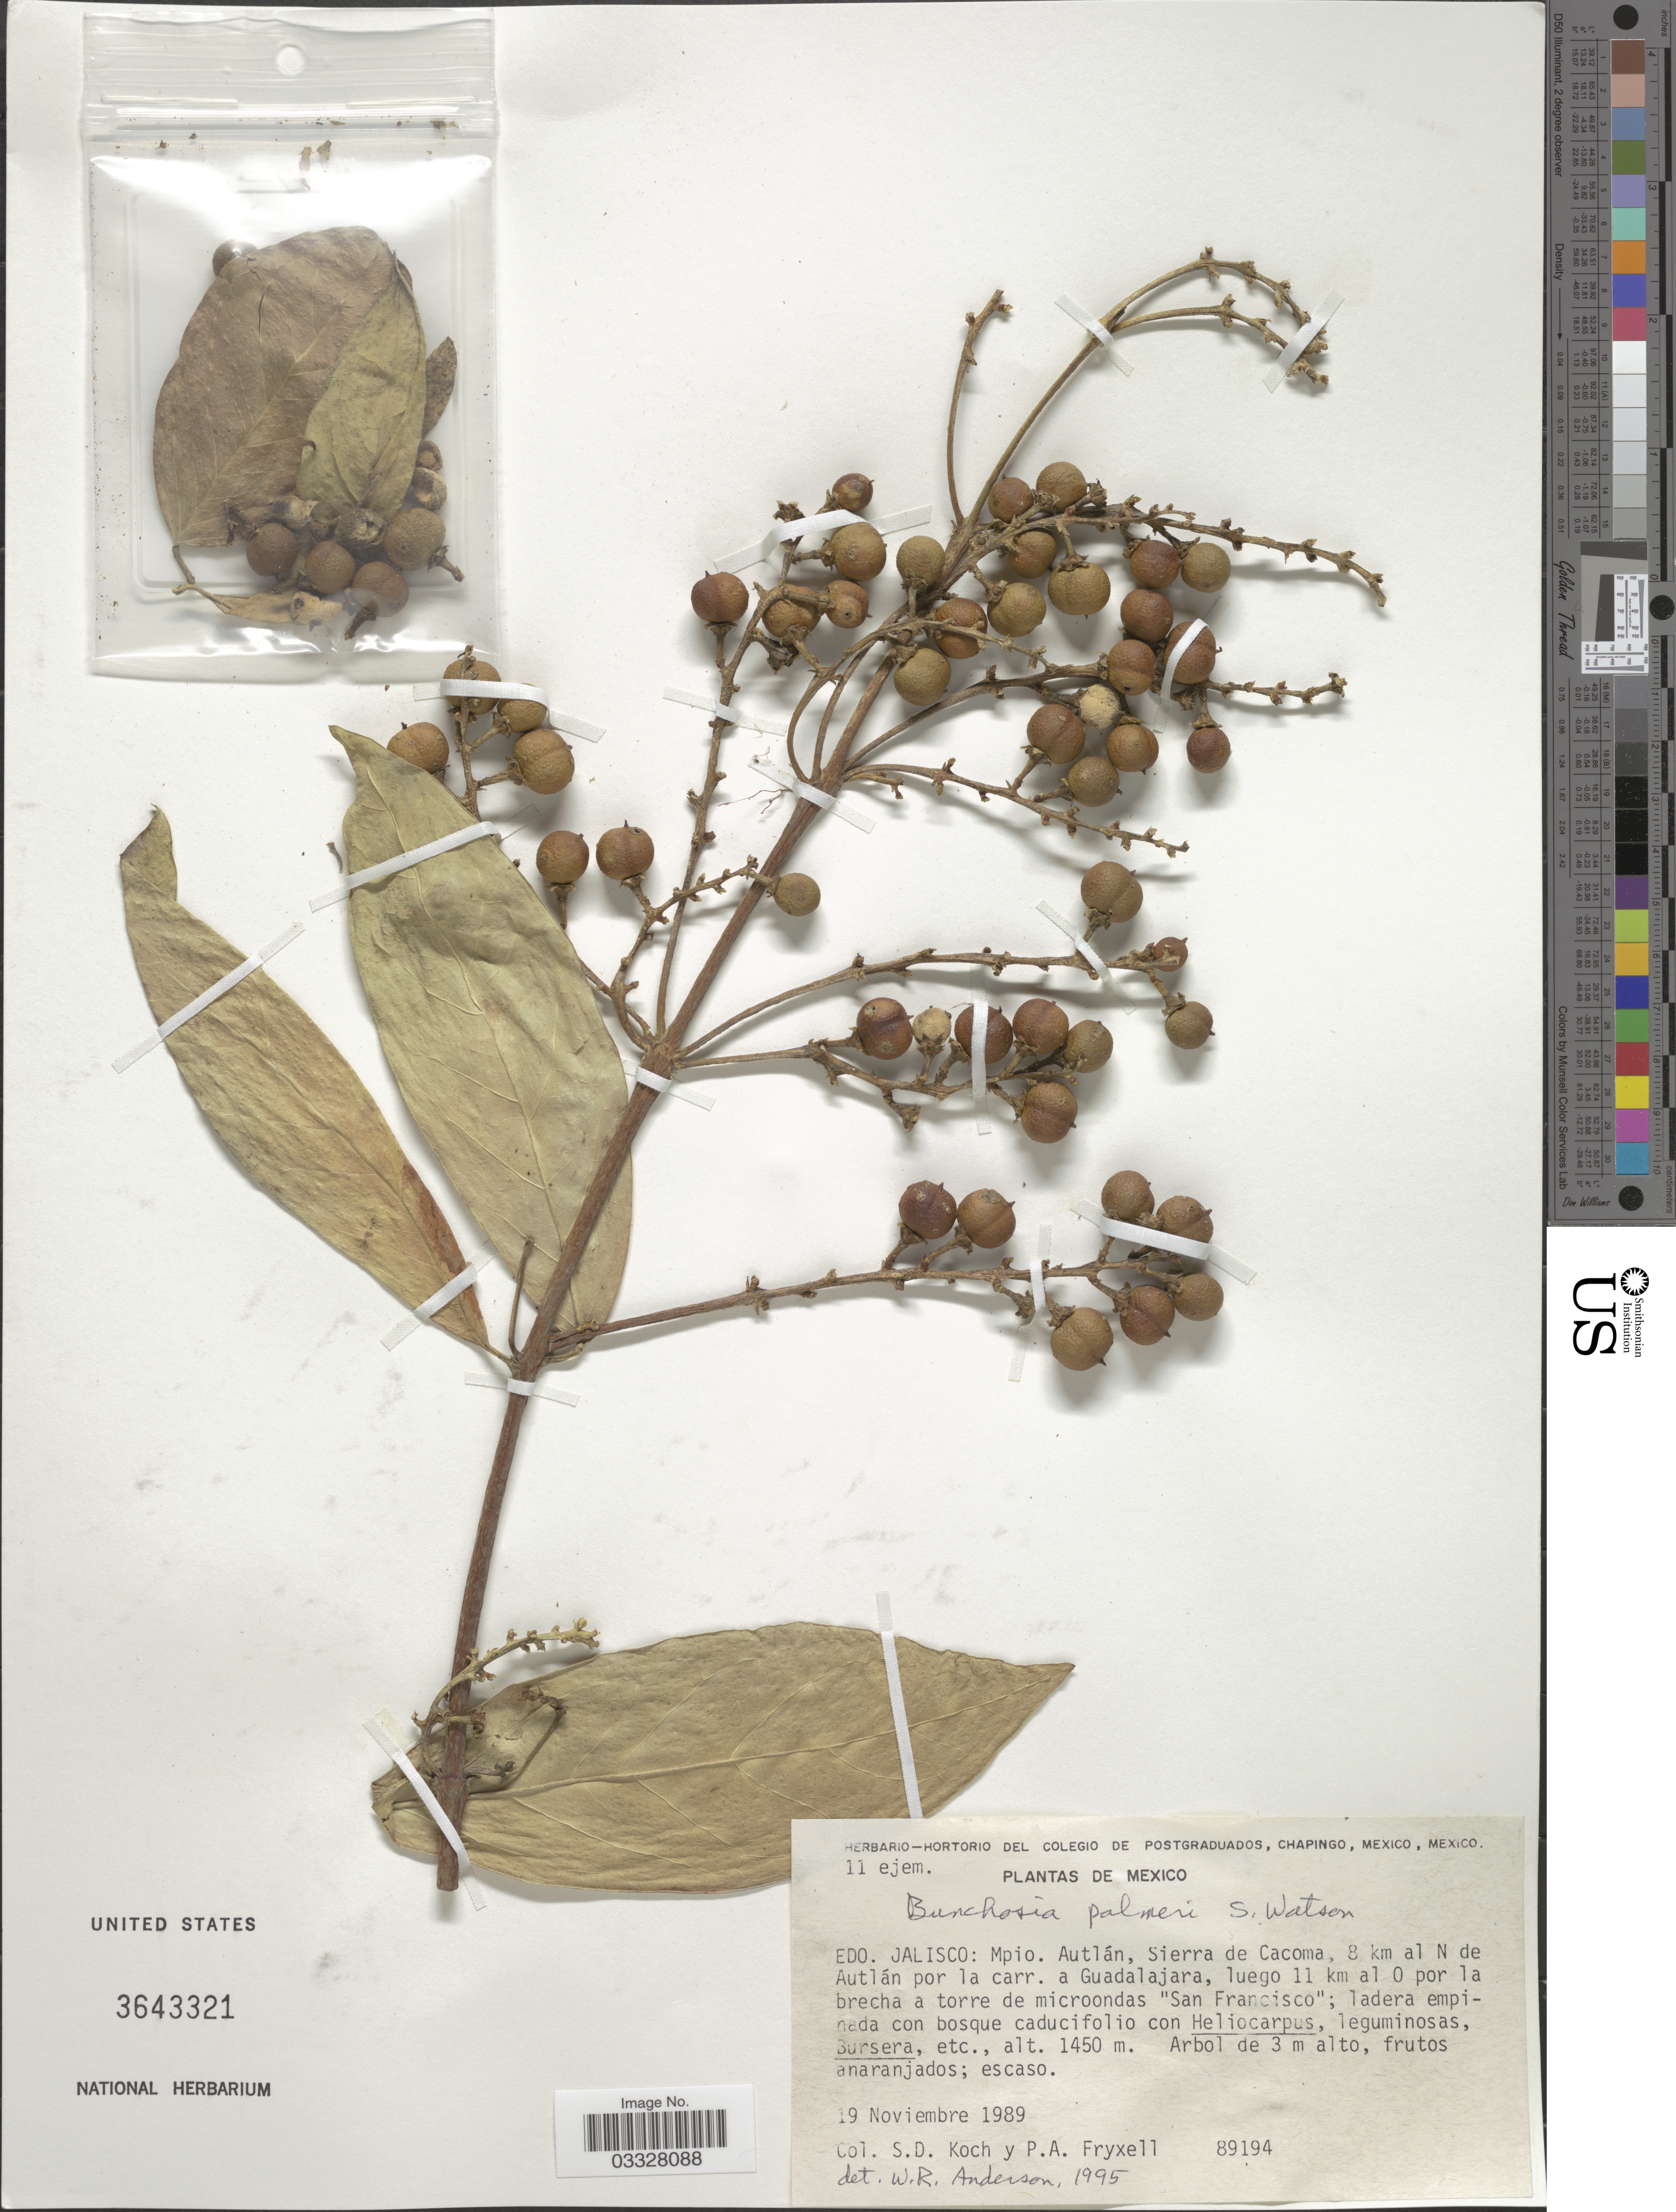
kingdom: Plantae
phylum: Tracheophyta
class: Magnoliopsida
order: Malpighiales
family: Malpighiaceae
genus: Bunchosia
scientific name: Bunchosia palmeri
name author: S. Watson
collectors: S. Koch & P. A. Fryxell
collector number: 89194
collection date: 1989-11-19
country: Mexico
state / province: Jalisco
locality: Mpio. Autlán, Sierra de Cacoma, 8 km al N de Autlán por la carr. a Guadalajara, leuge 11 km al O por la brecha a torre de microondas "San Francisco".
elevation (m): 1450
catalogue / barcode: US 3643321